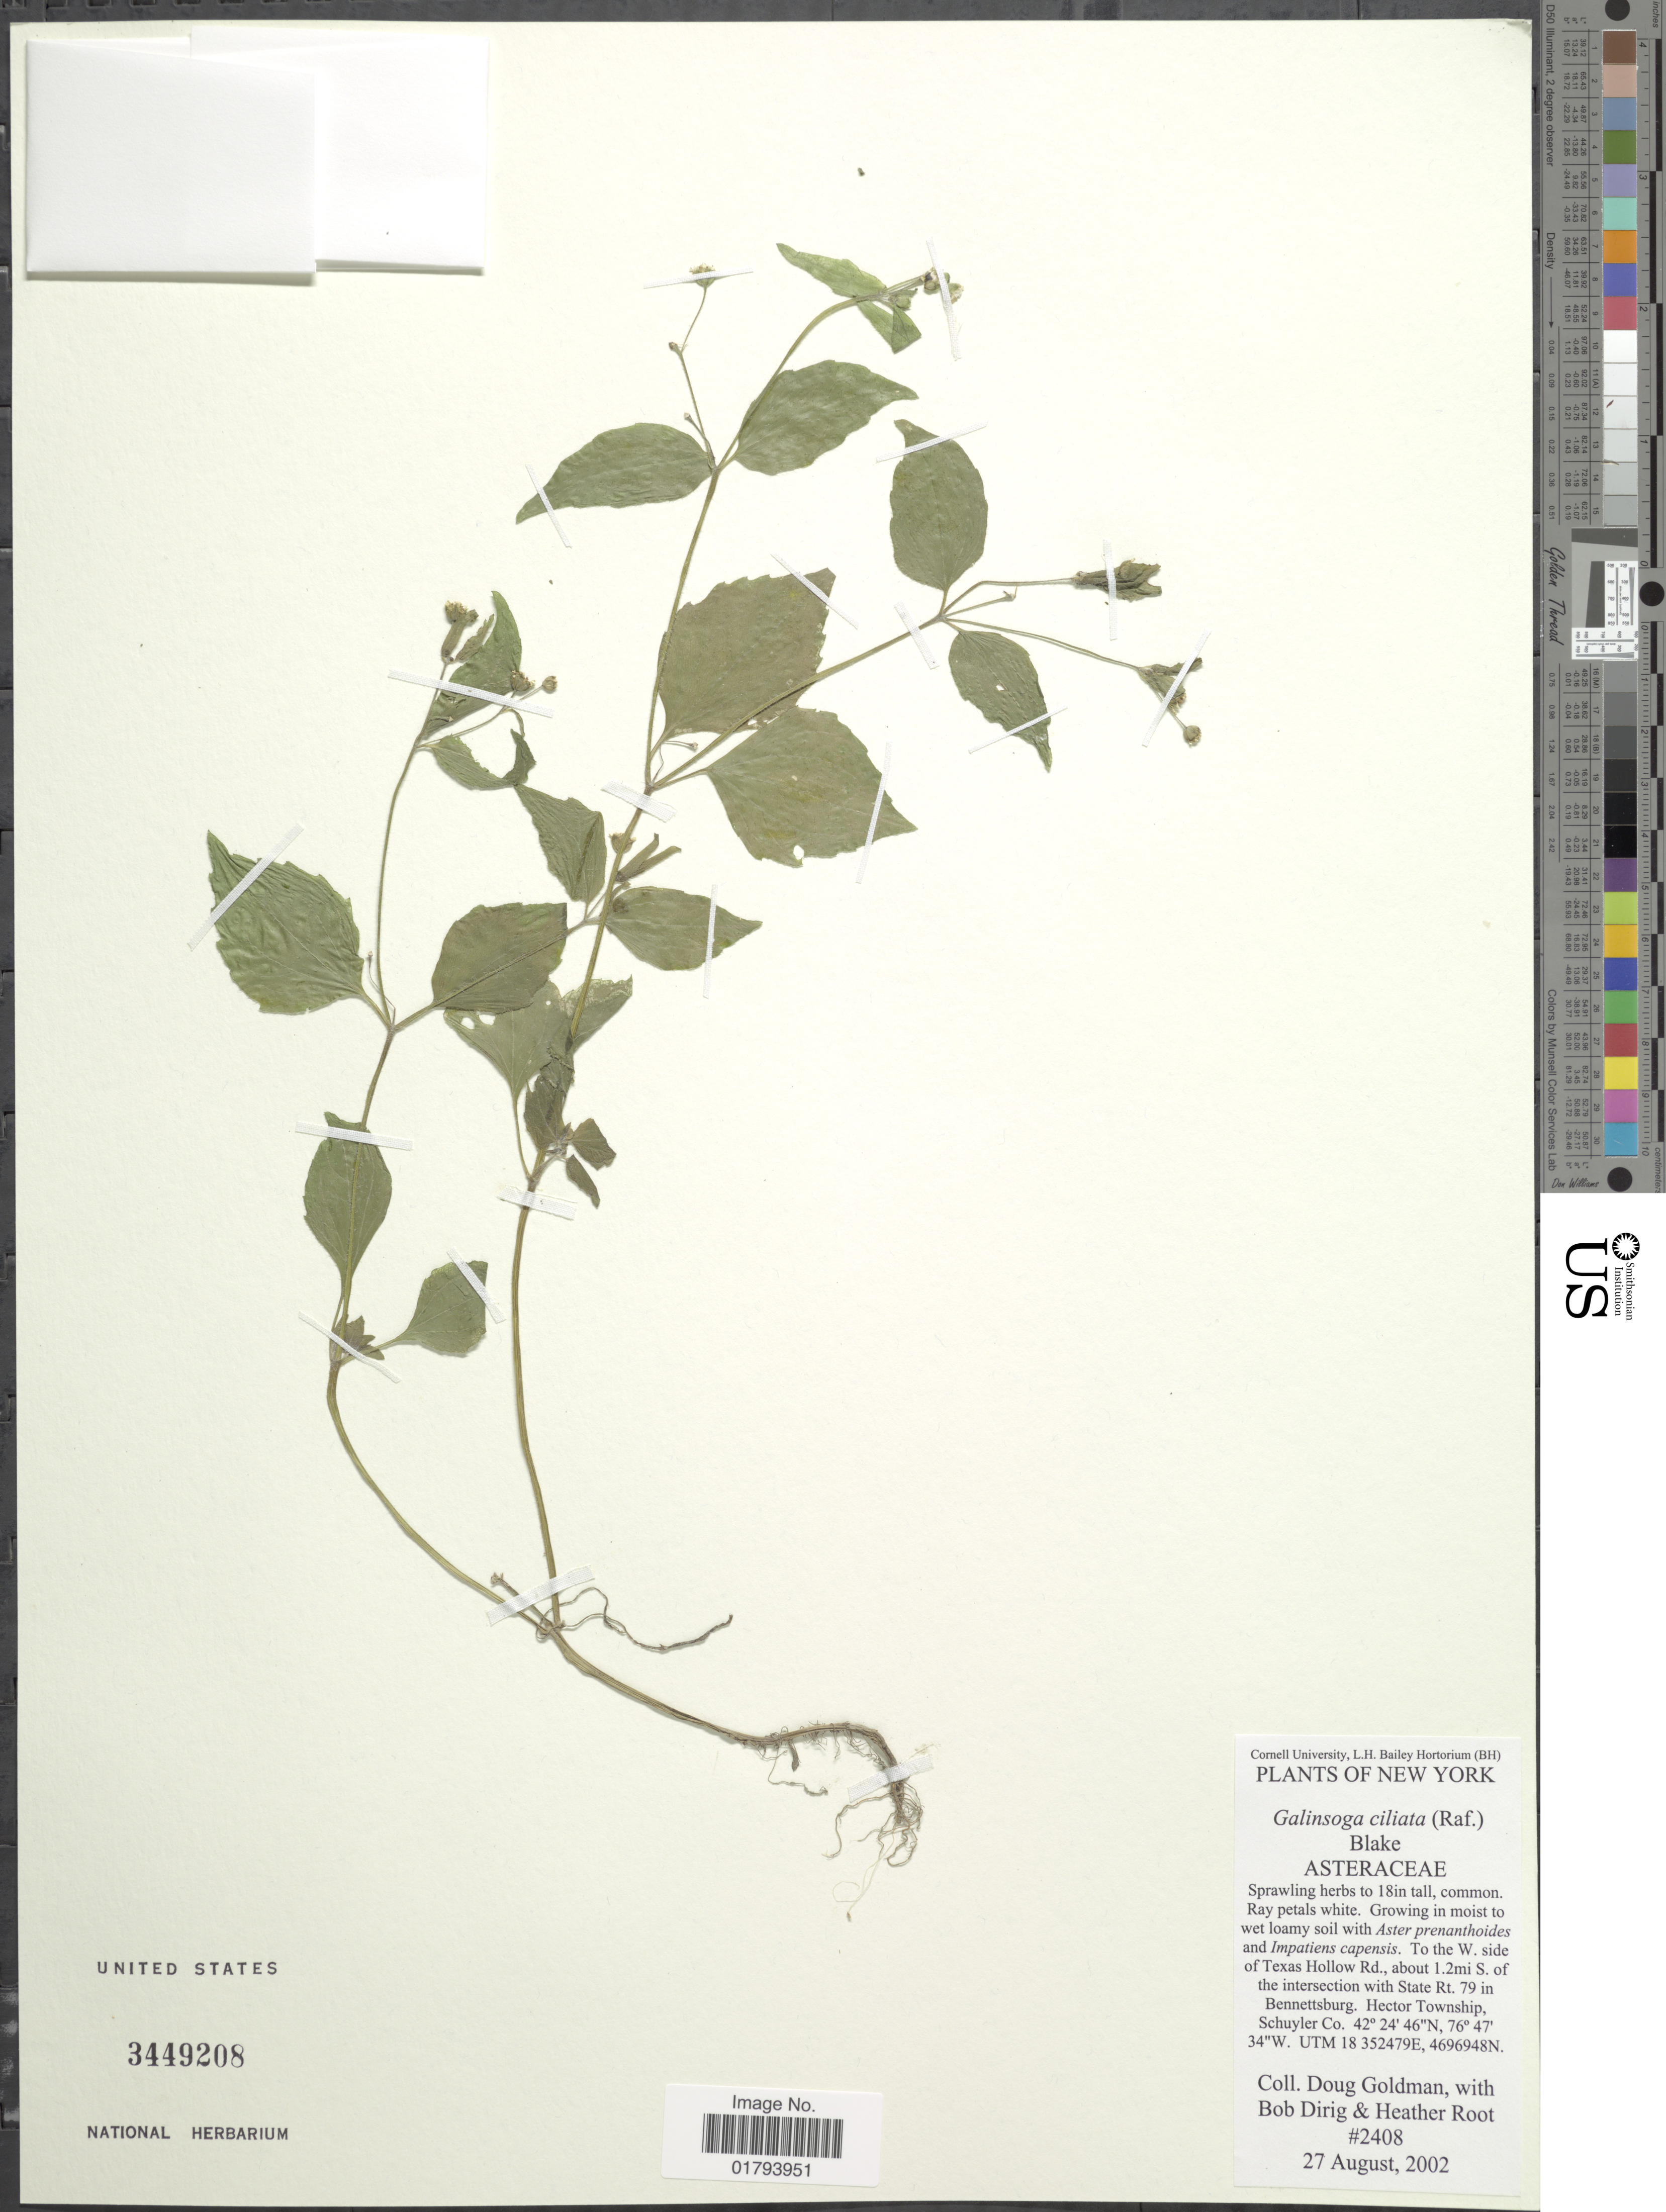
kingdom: Plantae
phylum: Tracheophyta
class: Magnoliopsida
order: Asterales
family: Asteraceae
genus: Galinsoga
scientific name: Galinsoga quadriradiata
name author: Ruiz & Pav.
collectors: D. Goldman, R. Dirig & H. Root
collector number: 2408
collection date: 2002-08-27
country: United States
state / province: New York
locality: To the W. side of Texas Hollow Rd., about 1.2 mi S. of the intersection with State Rt. 79 in Bennettsburg. Hector Township, Schuler Co. , UTM 18 352479E, 4696948N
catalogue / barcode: US 3449208